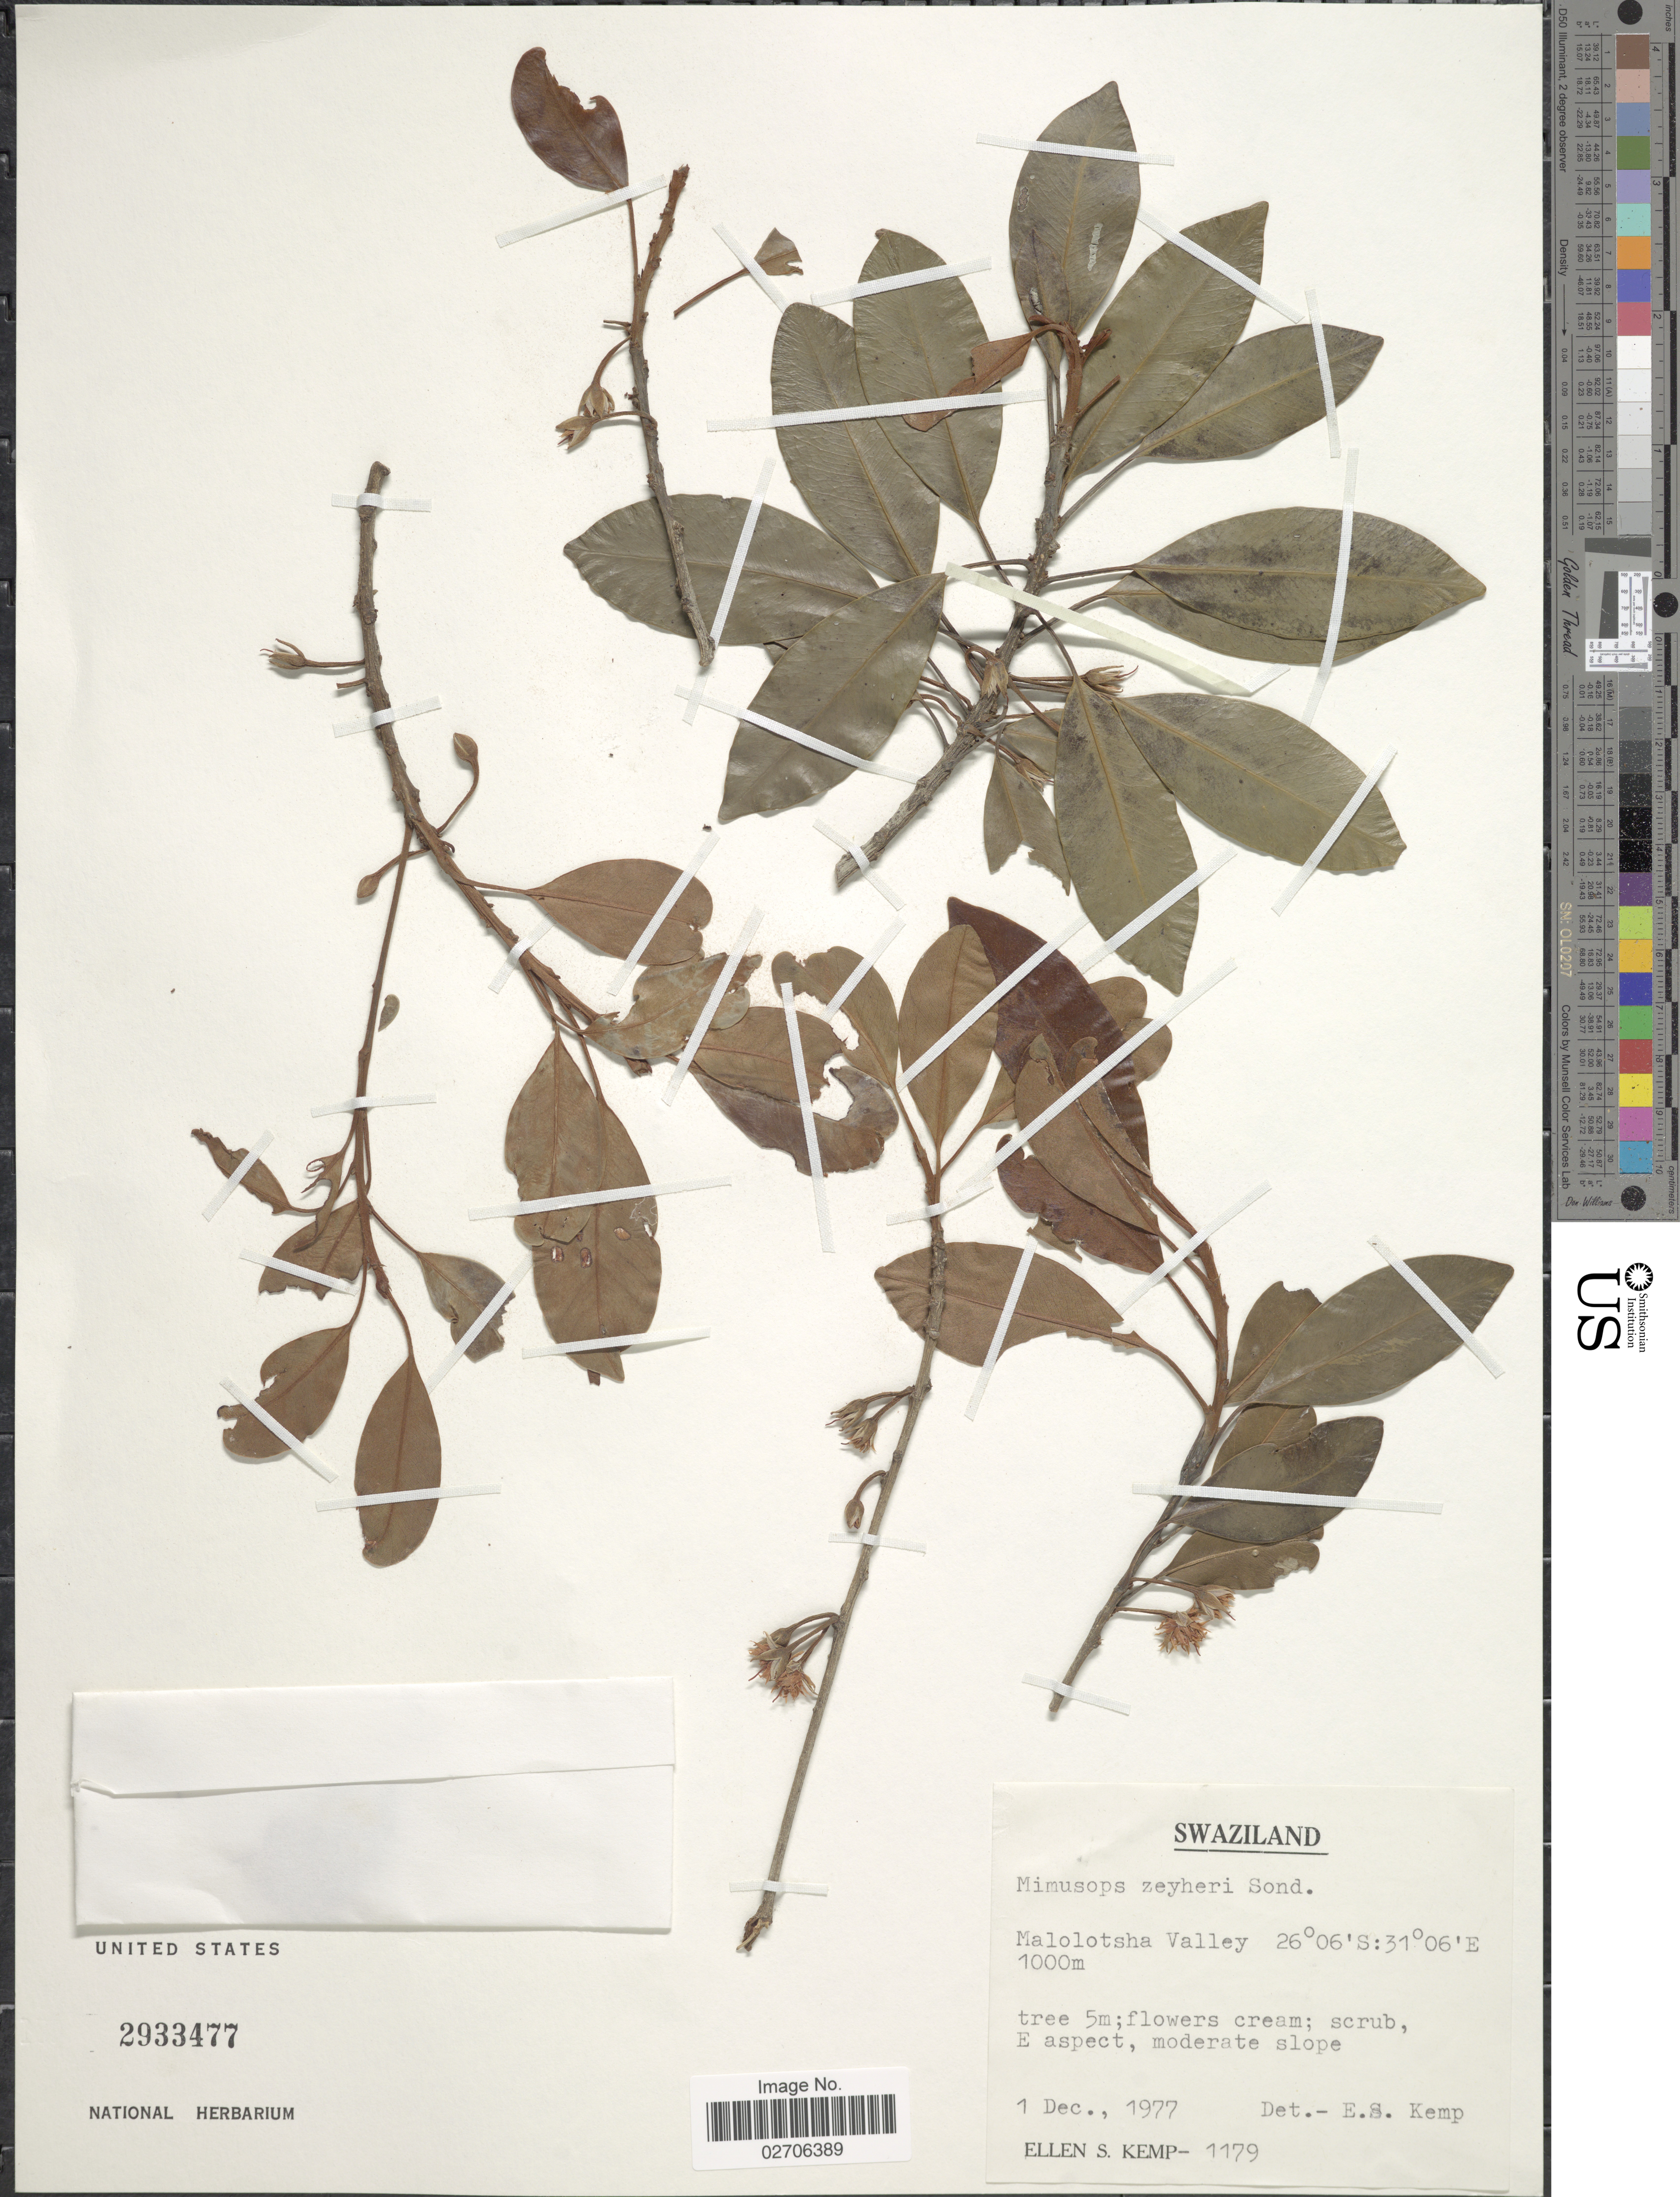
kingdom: Plantae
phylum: Tracheophyta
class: Magnoliopsida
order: Ericales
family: Sapotaceae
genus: Mimusops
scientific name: Mimusops zeyheri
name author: Sond.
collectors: E. S. Kemp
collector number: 1179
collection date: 1977-12-01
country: Eswatini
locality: Swaziland, Malolotsha Valley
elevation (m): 1000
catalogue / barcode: US 2933477